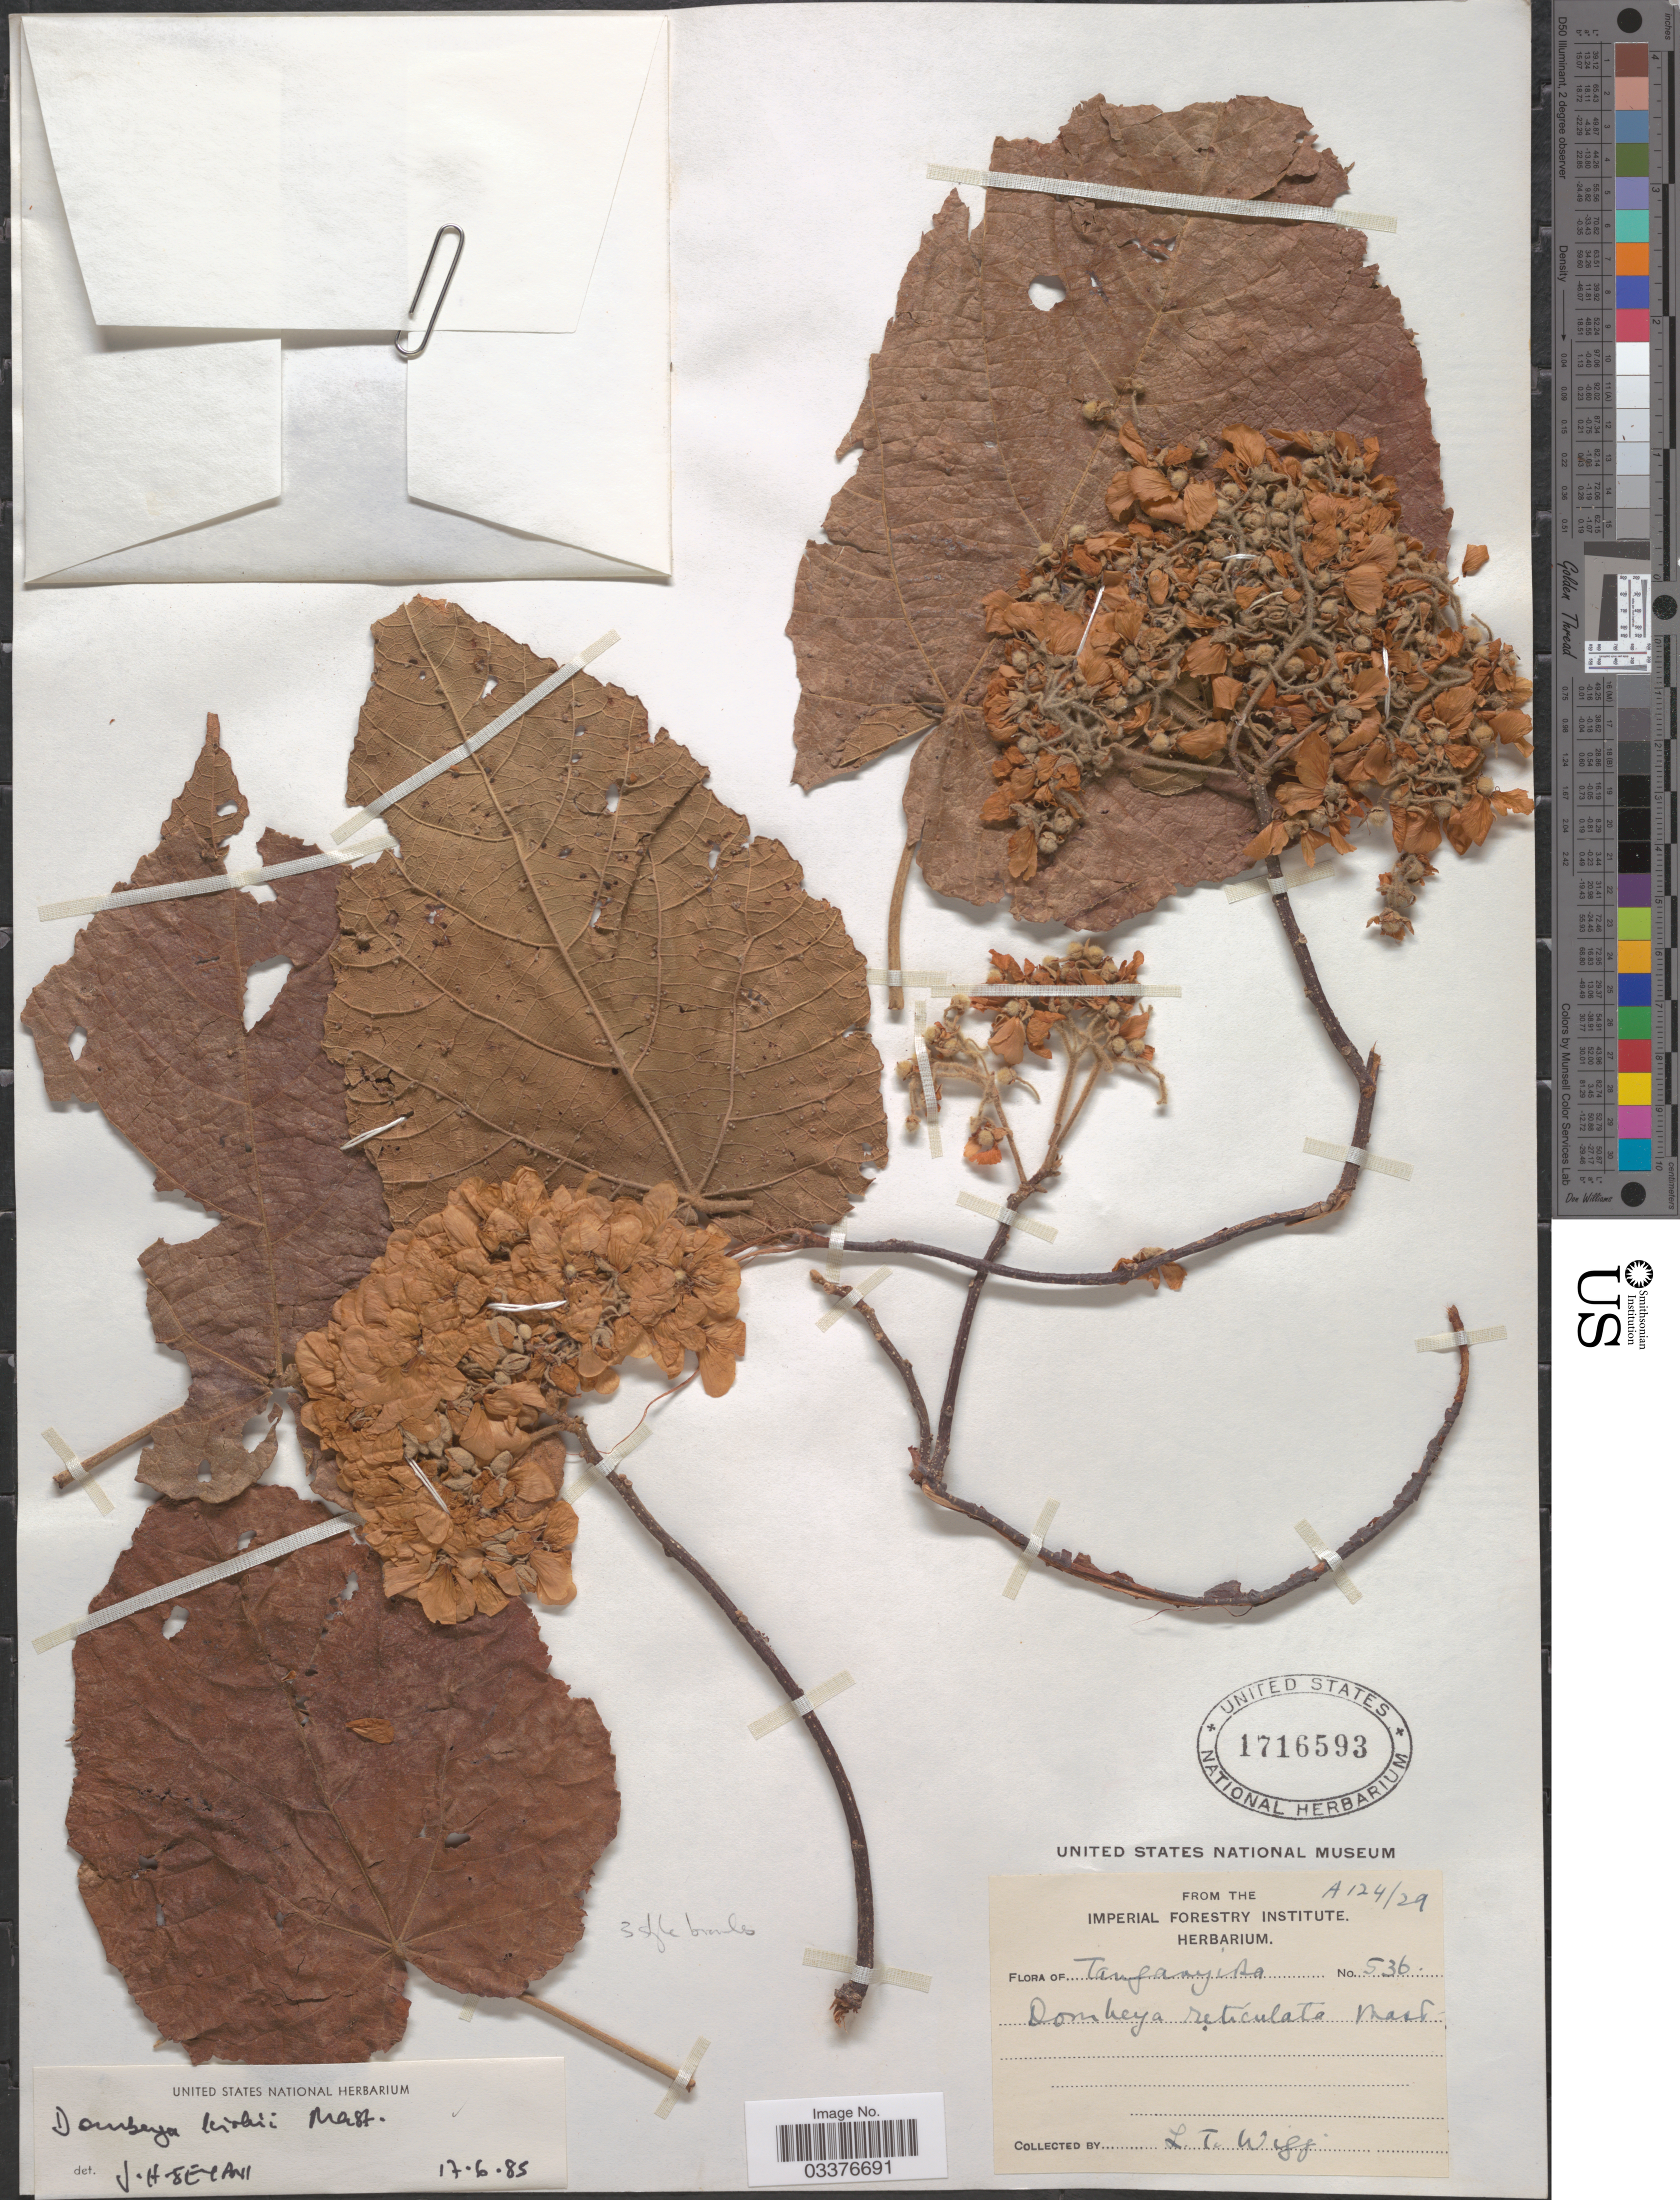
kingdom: Plantae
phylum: Tracheophyta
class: Magnoliopsida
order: Malvales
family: Malvaceae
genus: Dombeya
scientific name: Dombeya kirkii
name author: Mast.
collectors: L. Wigg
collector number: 536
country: Tanzania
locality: Tanganyika.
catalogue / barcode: US 1716593